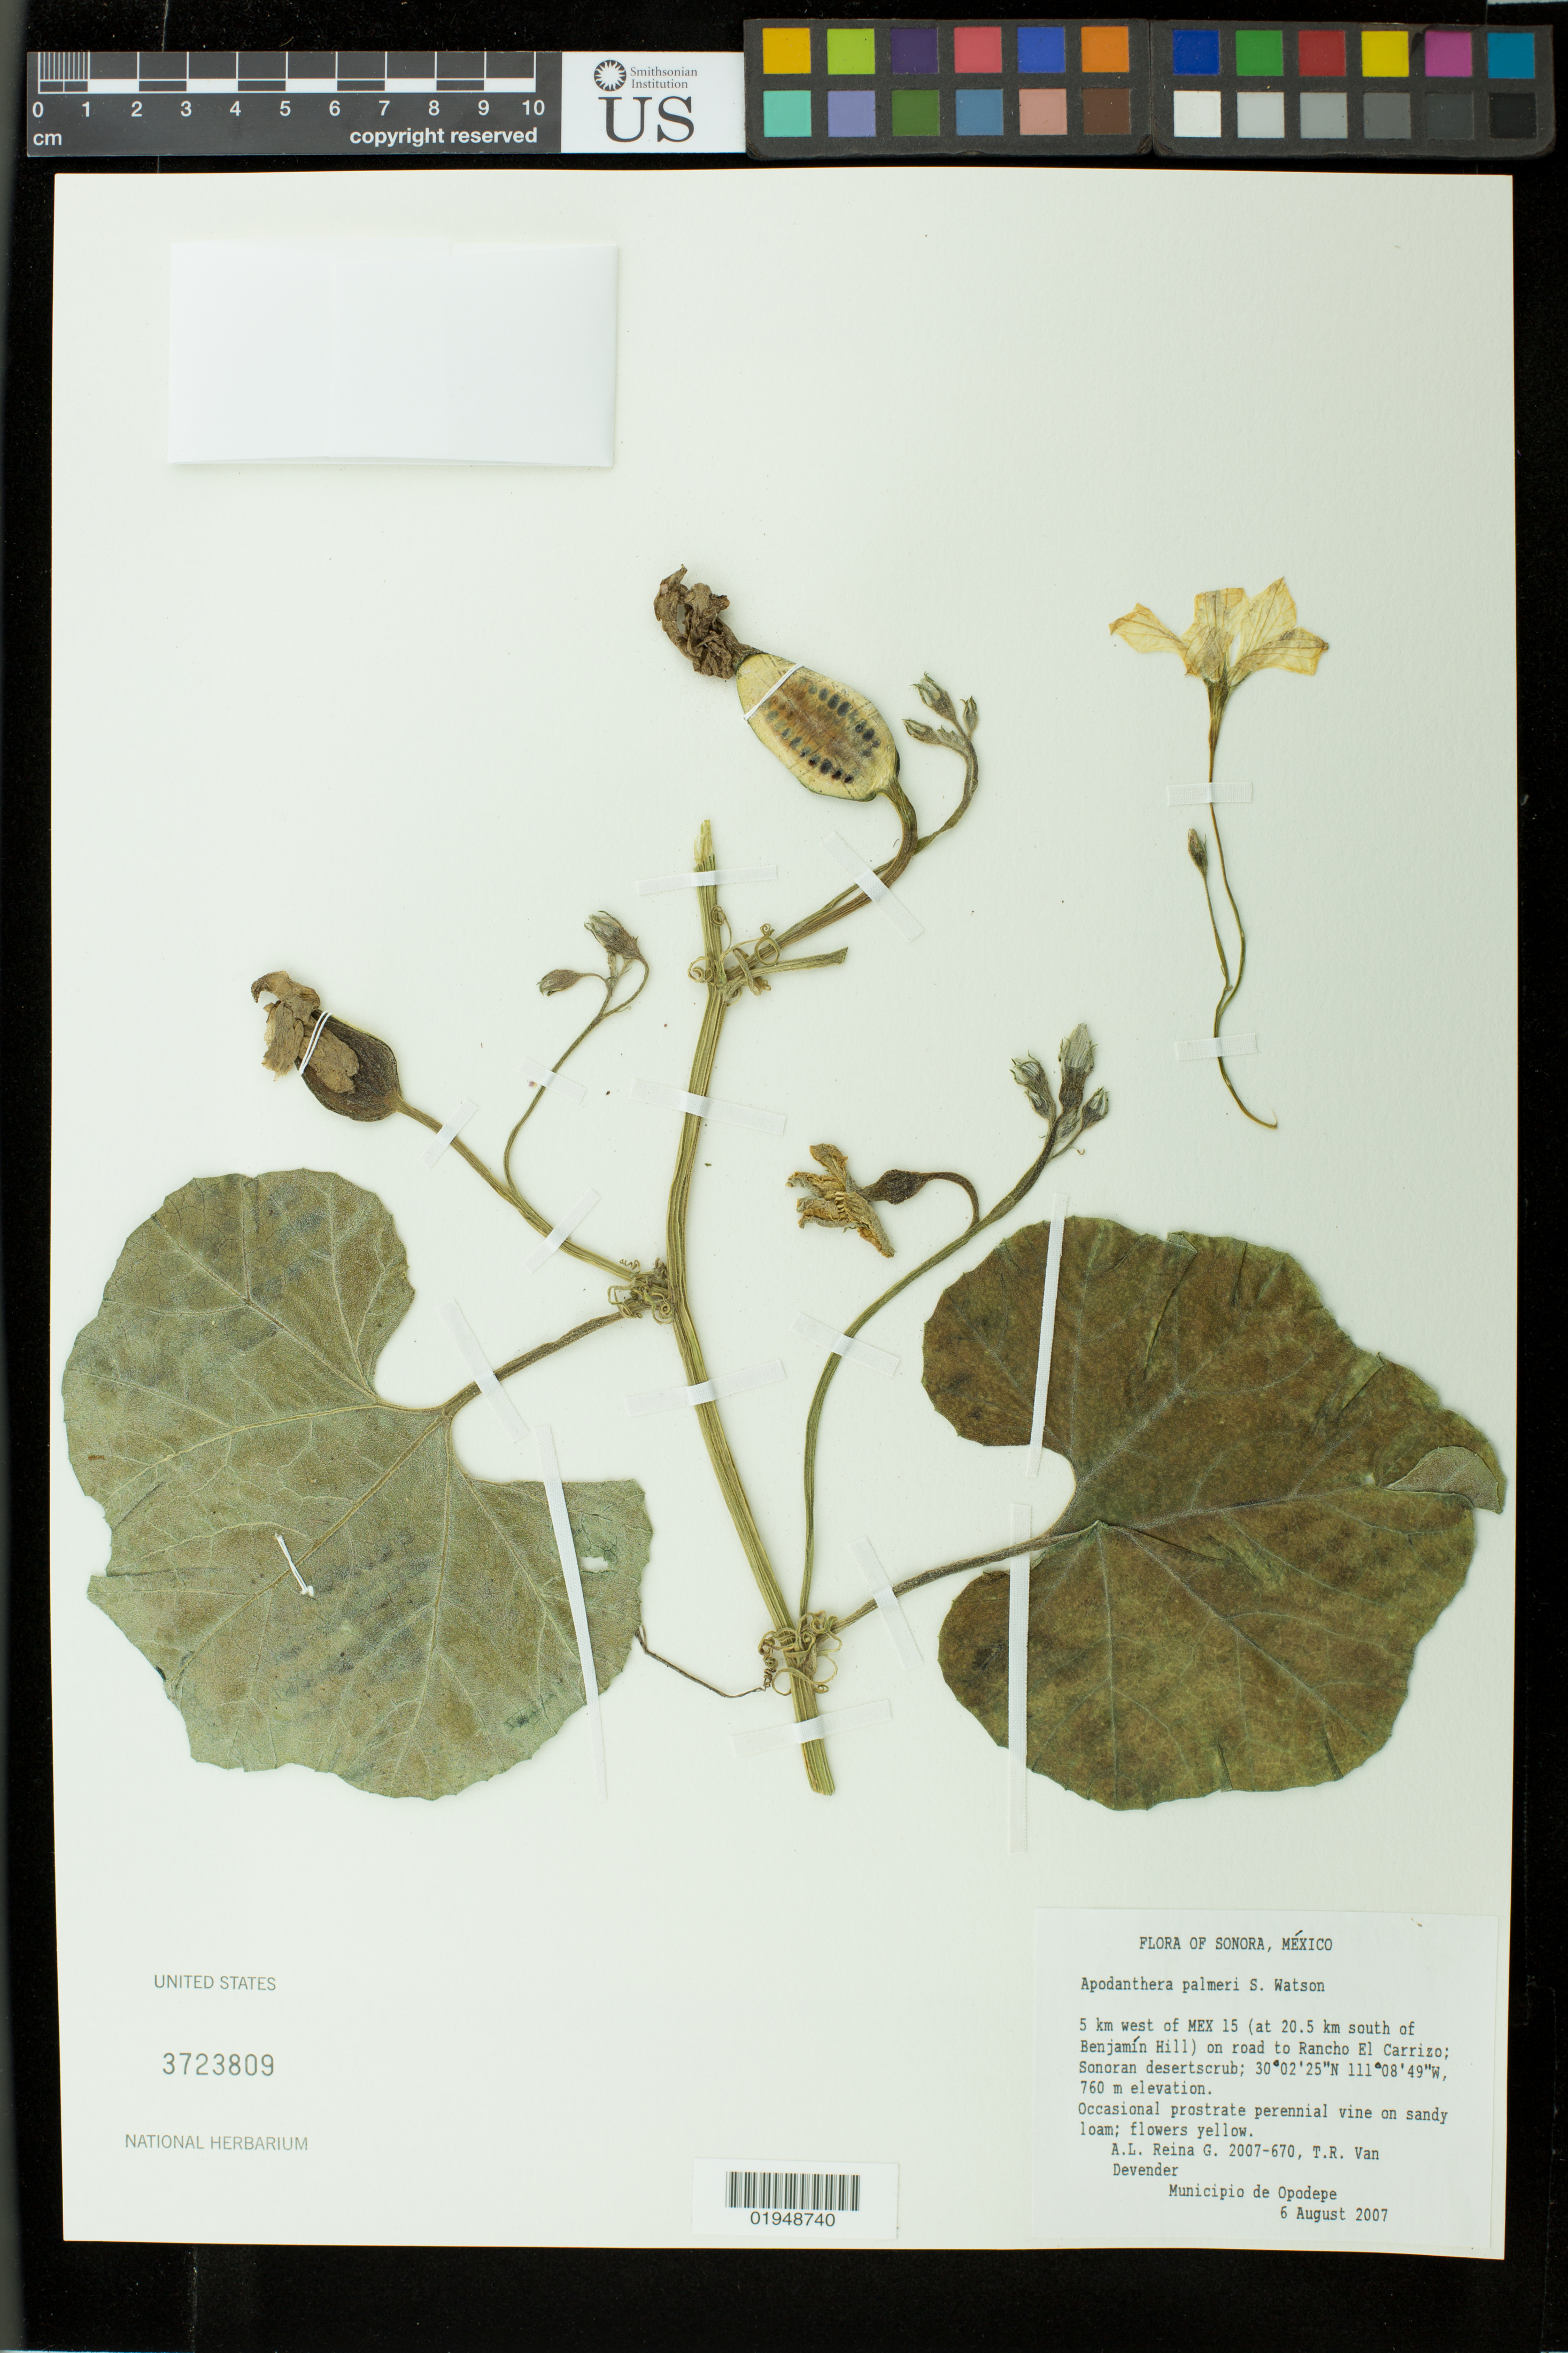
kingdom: Plantae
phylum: Tracheophyta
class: Magnoliopsida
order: Cucurbitales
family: Cucurbitaceae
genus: Apodanthera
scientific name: Apodanthera palmeri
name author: S. Watson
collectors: A. L. Reina G. & T. R. Van Devender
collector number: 2007-670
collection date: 2007-08-06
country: Mexico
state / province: Sonora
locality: Municipio de Opodepe, 5 km west of MEX 15 (at 20.5 km south of Benjamin Hill) on road to Rancho El Carrizo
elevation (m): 760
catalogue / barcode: US 3723809